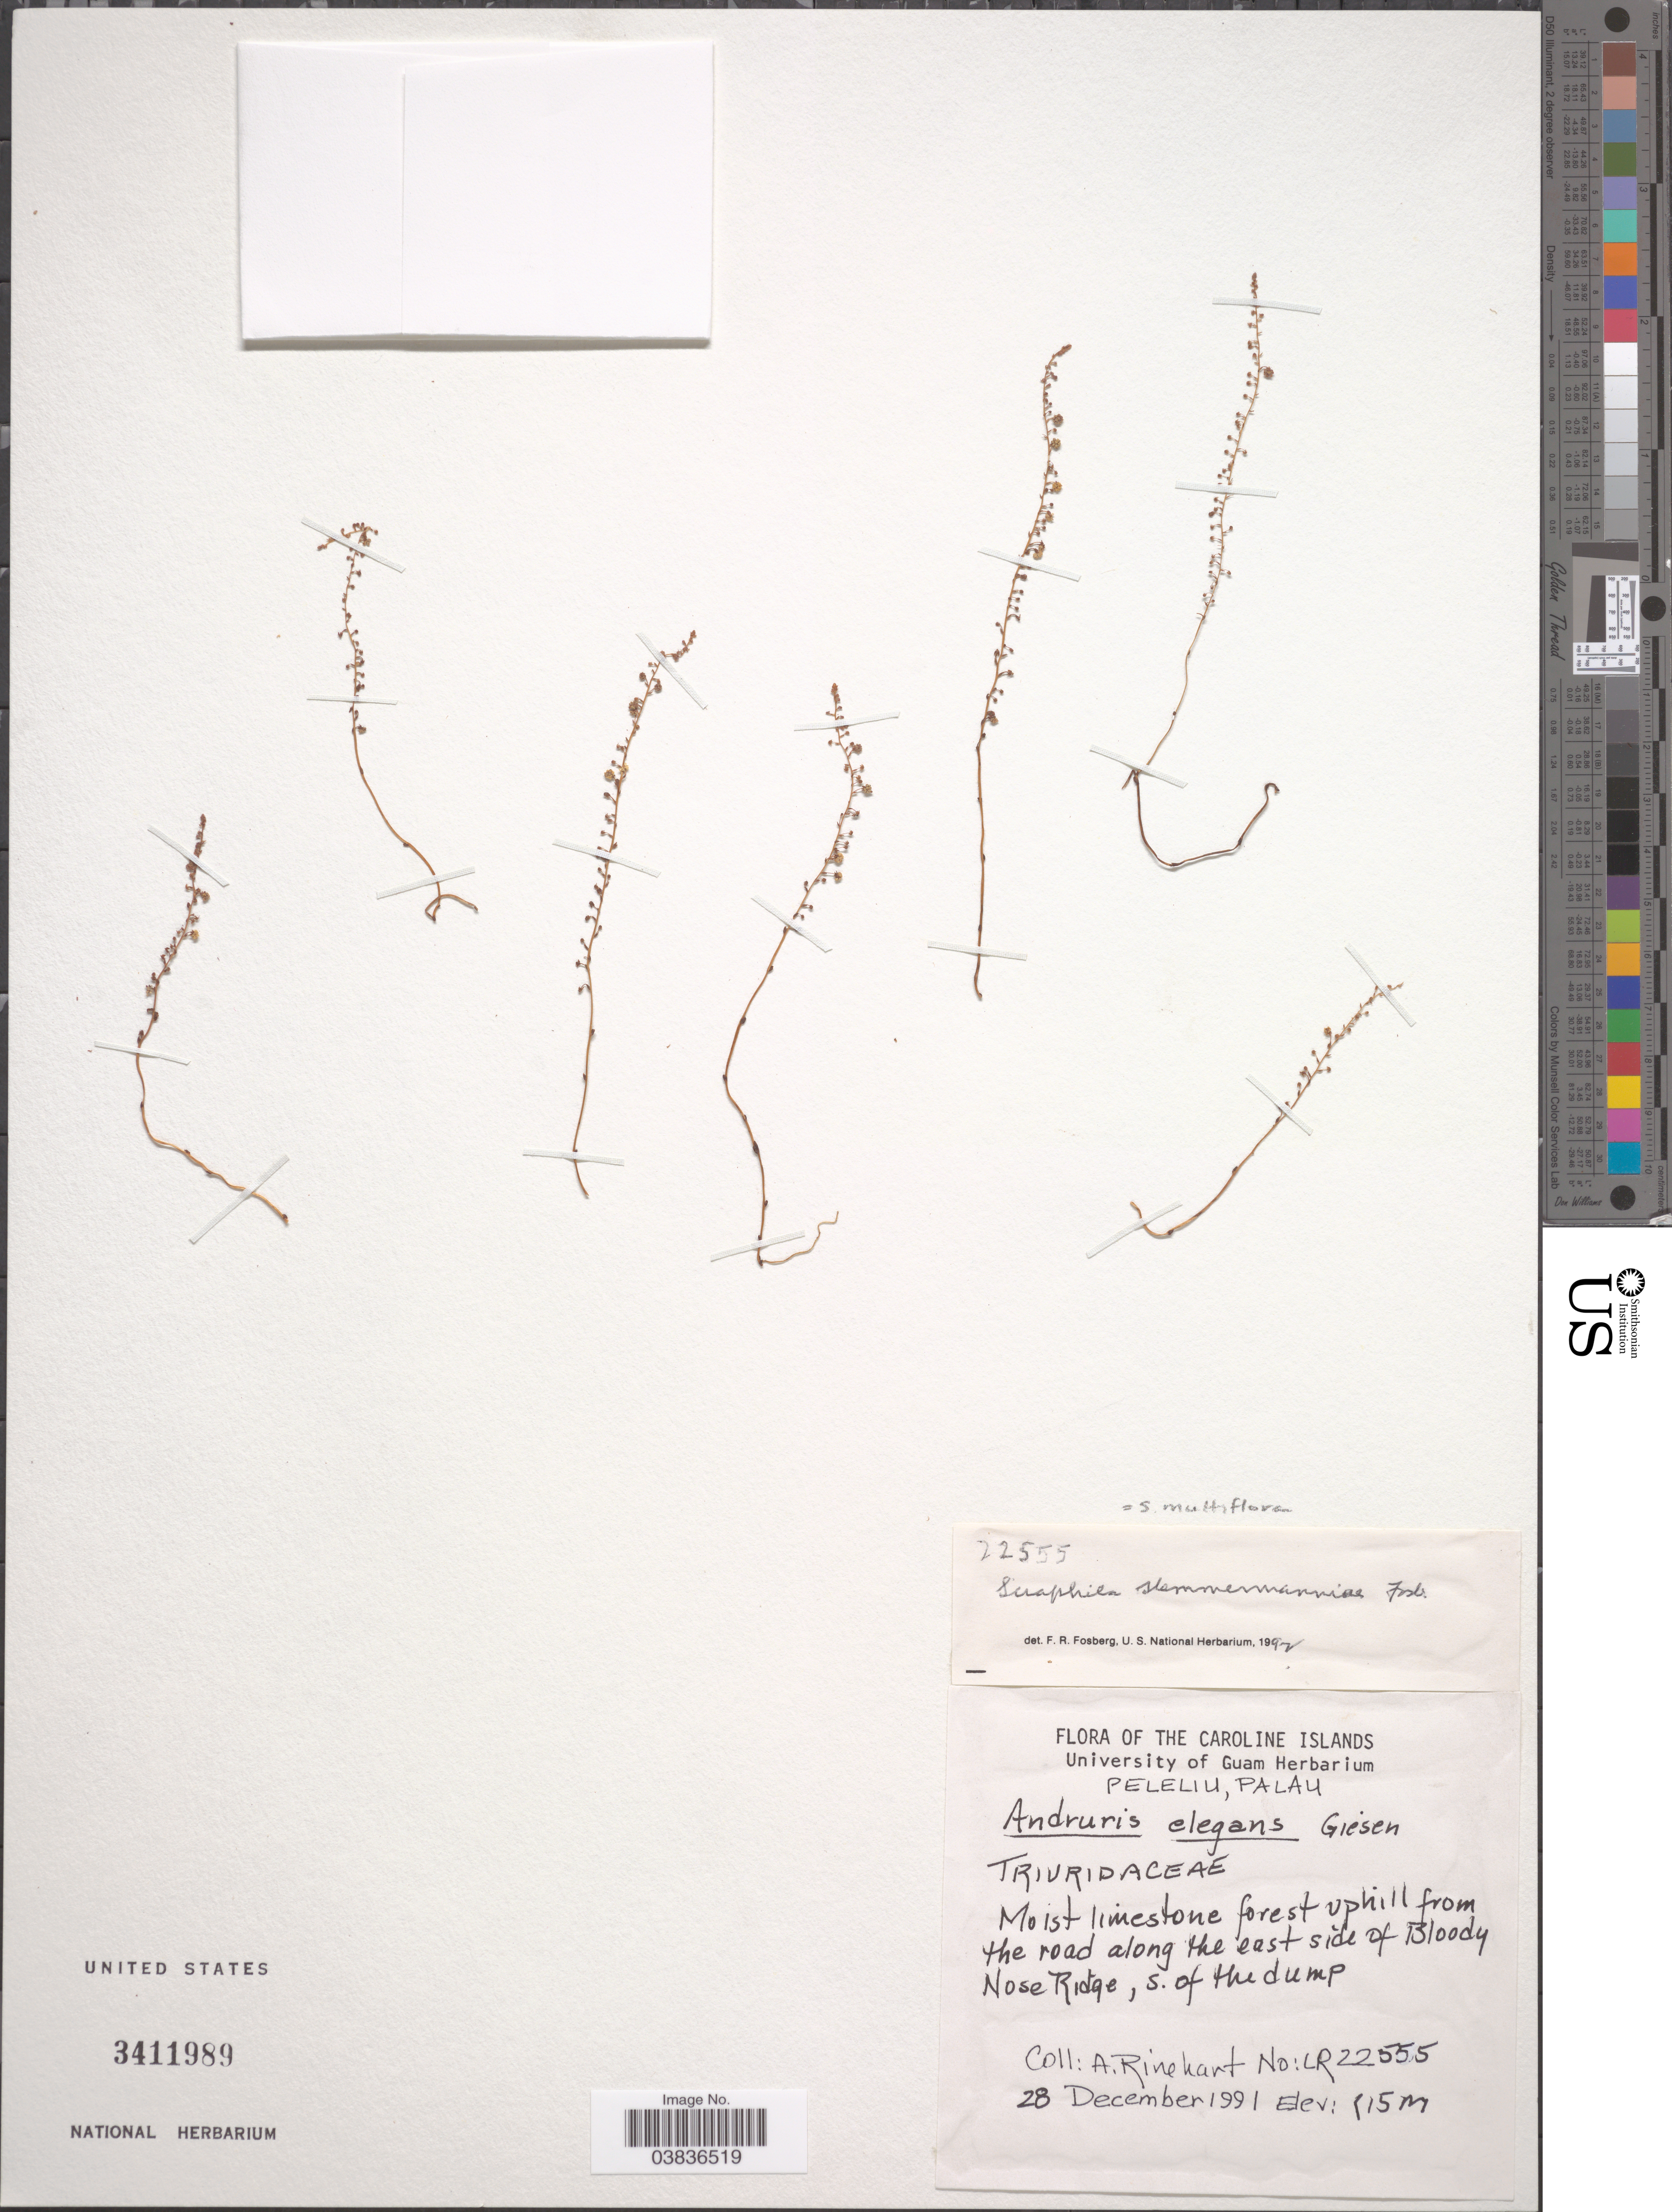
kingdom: Plantae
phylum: Tracheophyta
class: Liliopsida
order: Pandanales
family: Triuridaceae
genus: Sciaphila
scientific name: Sciaphila multiflora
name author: Giesen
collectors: A. Rinehart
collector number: LR22555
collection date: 1991-12-28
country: Palau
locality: Caroline Islands, Peleliu, Palau. Uphill from the road along the east side of Bloody Nose Ridge, S. of the dump.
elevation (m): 15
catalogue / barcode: US 3411989